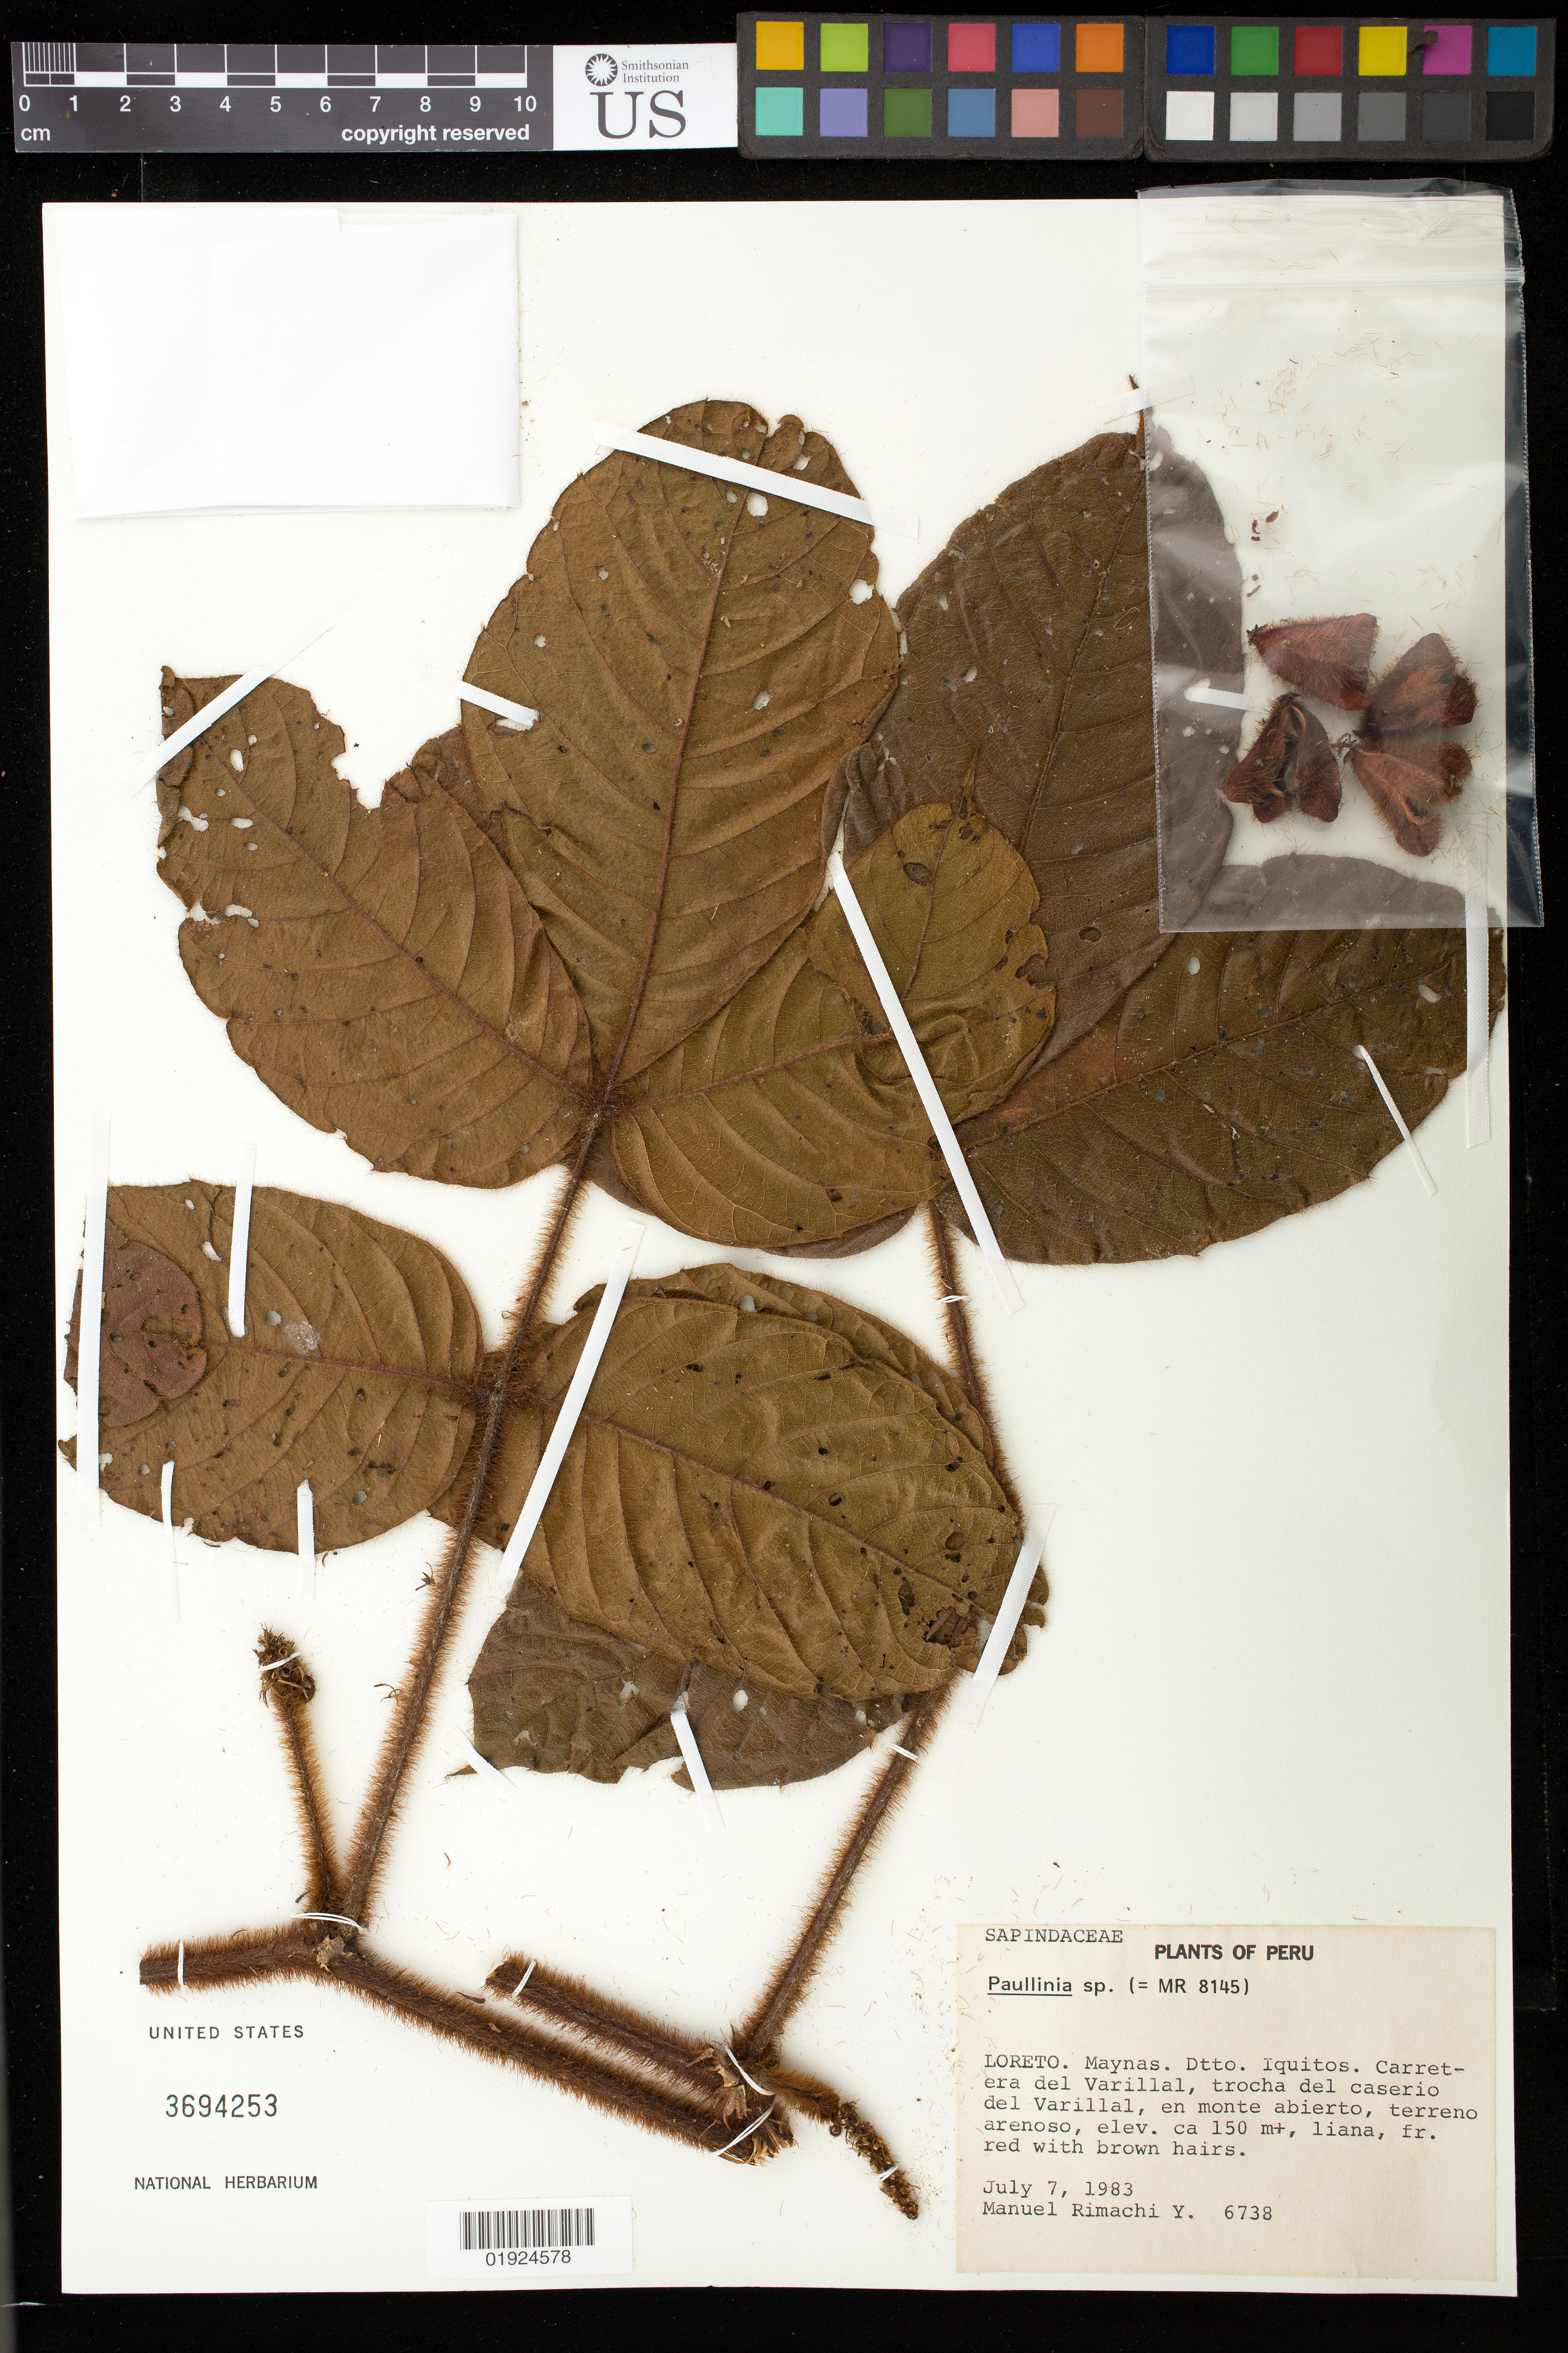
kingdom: Plantae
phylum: Tracheophyta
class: Magnoliopsida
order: Sapindales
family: Sapindaceae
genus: Paullinia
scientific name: Paullinia sp.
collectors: M. Rimachi Y.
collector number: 6738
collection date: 1983-07-07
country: Peru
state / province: Loreto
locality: Maynas. Dtto. Iquitos. Carretera del Varillal, trocha del caserio del Varillal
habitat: En monte abierto, terreno arenoso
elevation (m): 150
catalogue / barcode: US 3694253